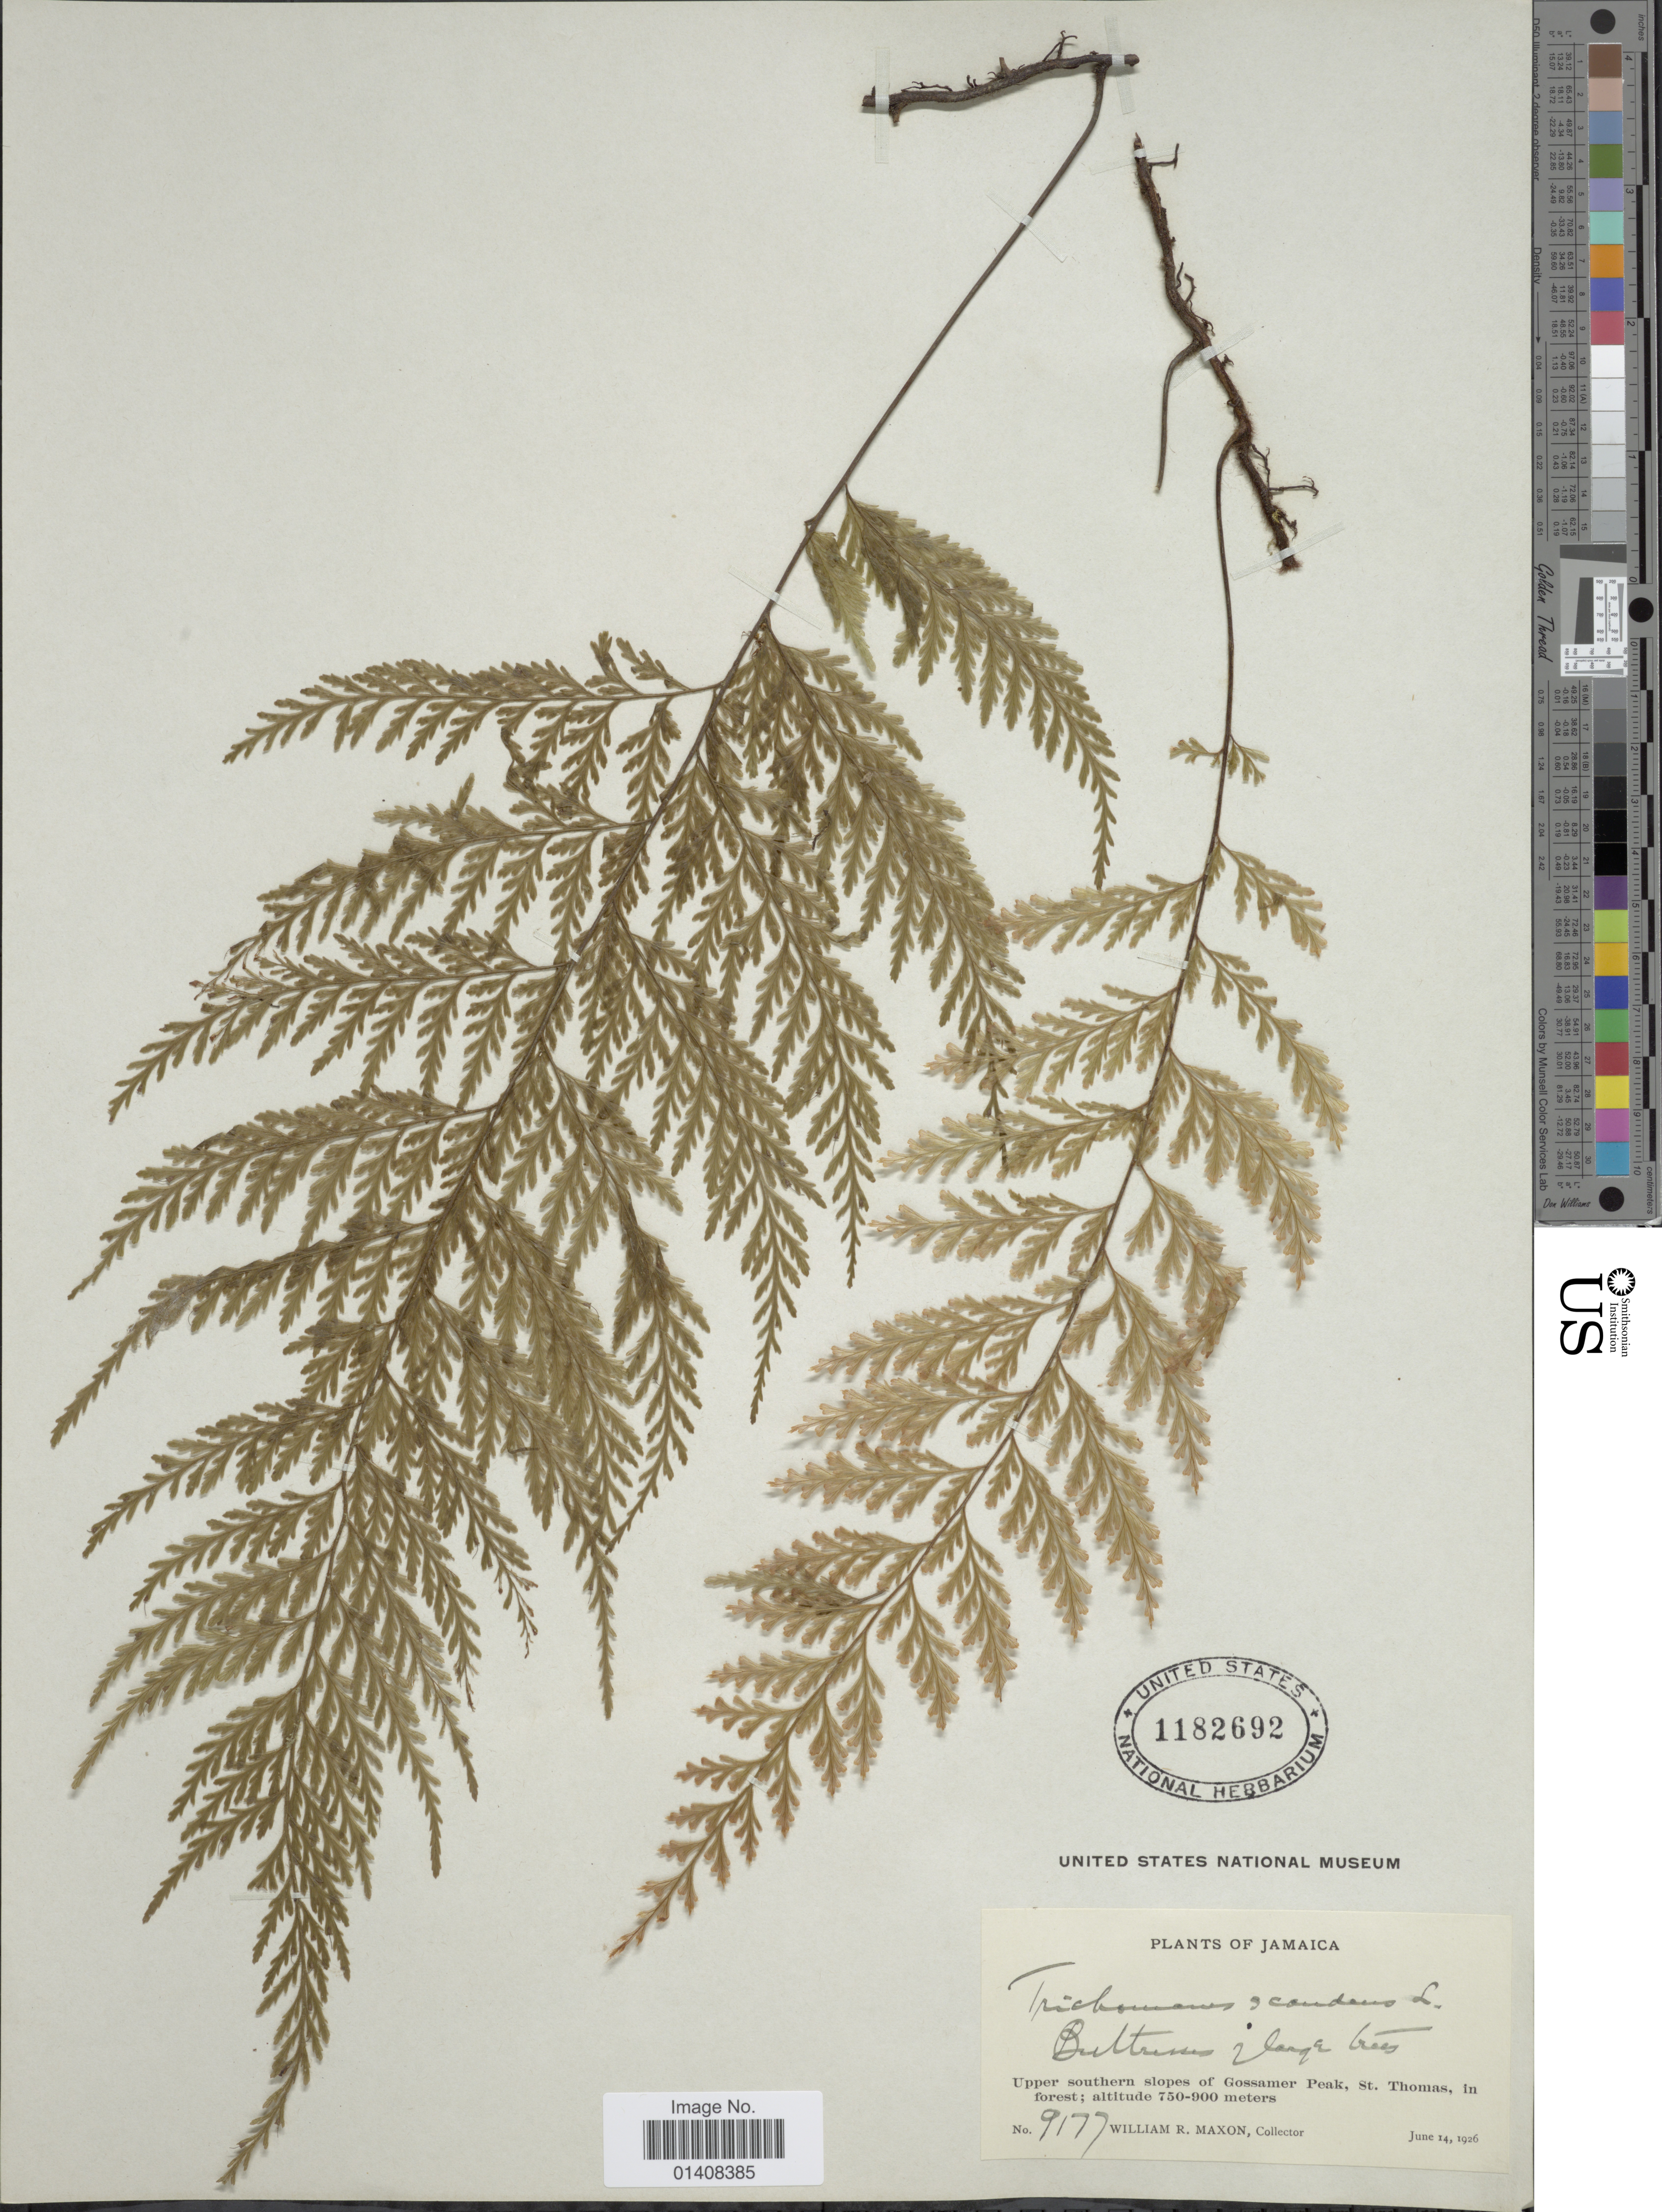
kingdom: Plantae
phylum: Tracheophyta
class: Polypodiopsida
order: Hymenophyllales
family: Hymenophyllaceae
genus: Trichomanes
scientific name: Trichomanes scandens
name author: L.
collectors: W. R. Maxon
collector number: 9177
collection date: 1926-06-14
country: Jamaica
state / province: Saint Thomas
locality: Slopes of Gossamer Peak, St. Thomas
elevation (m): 750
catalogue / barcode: US 1182692